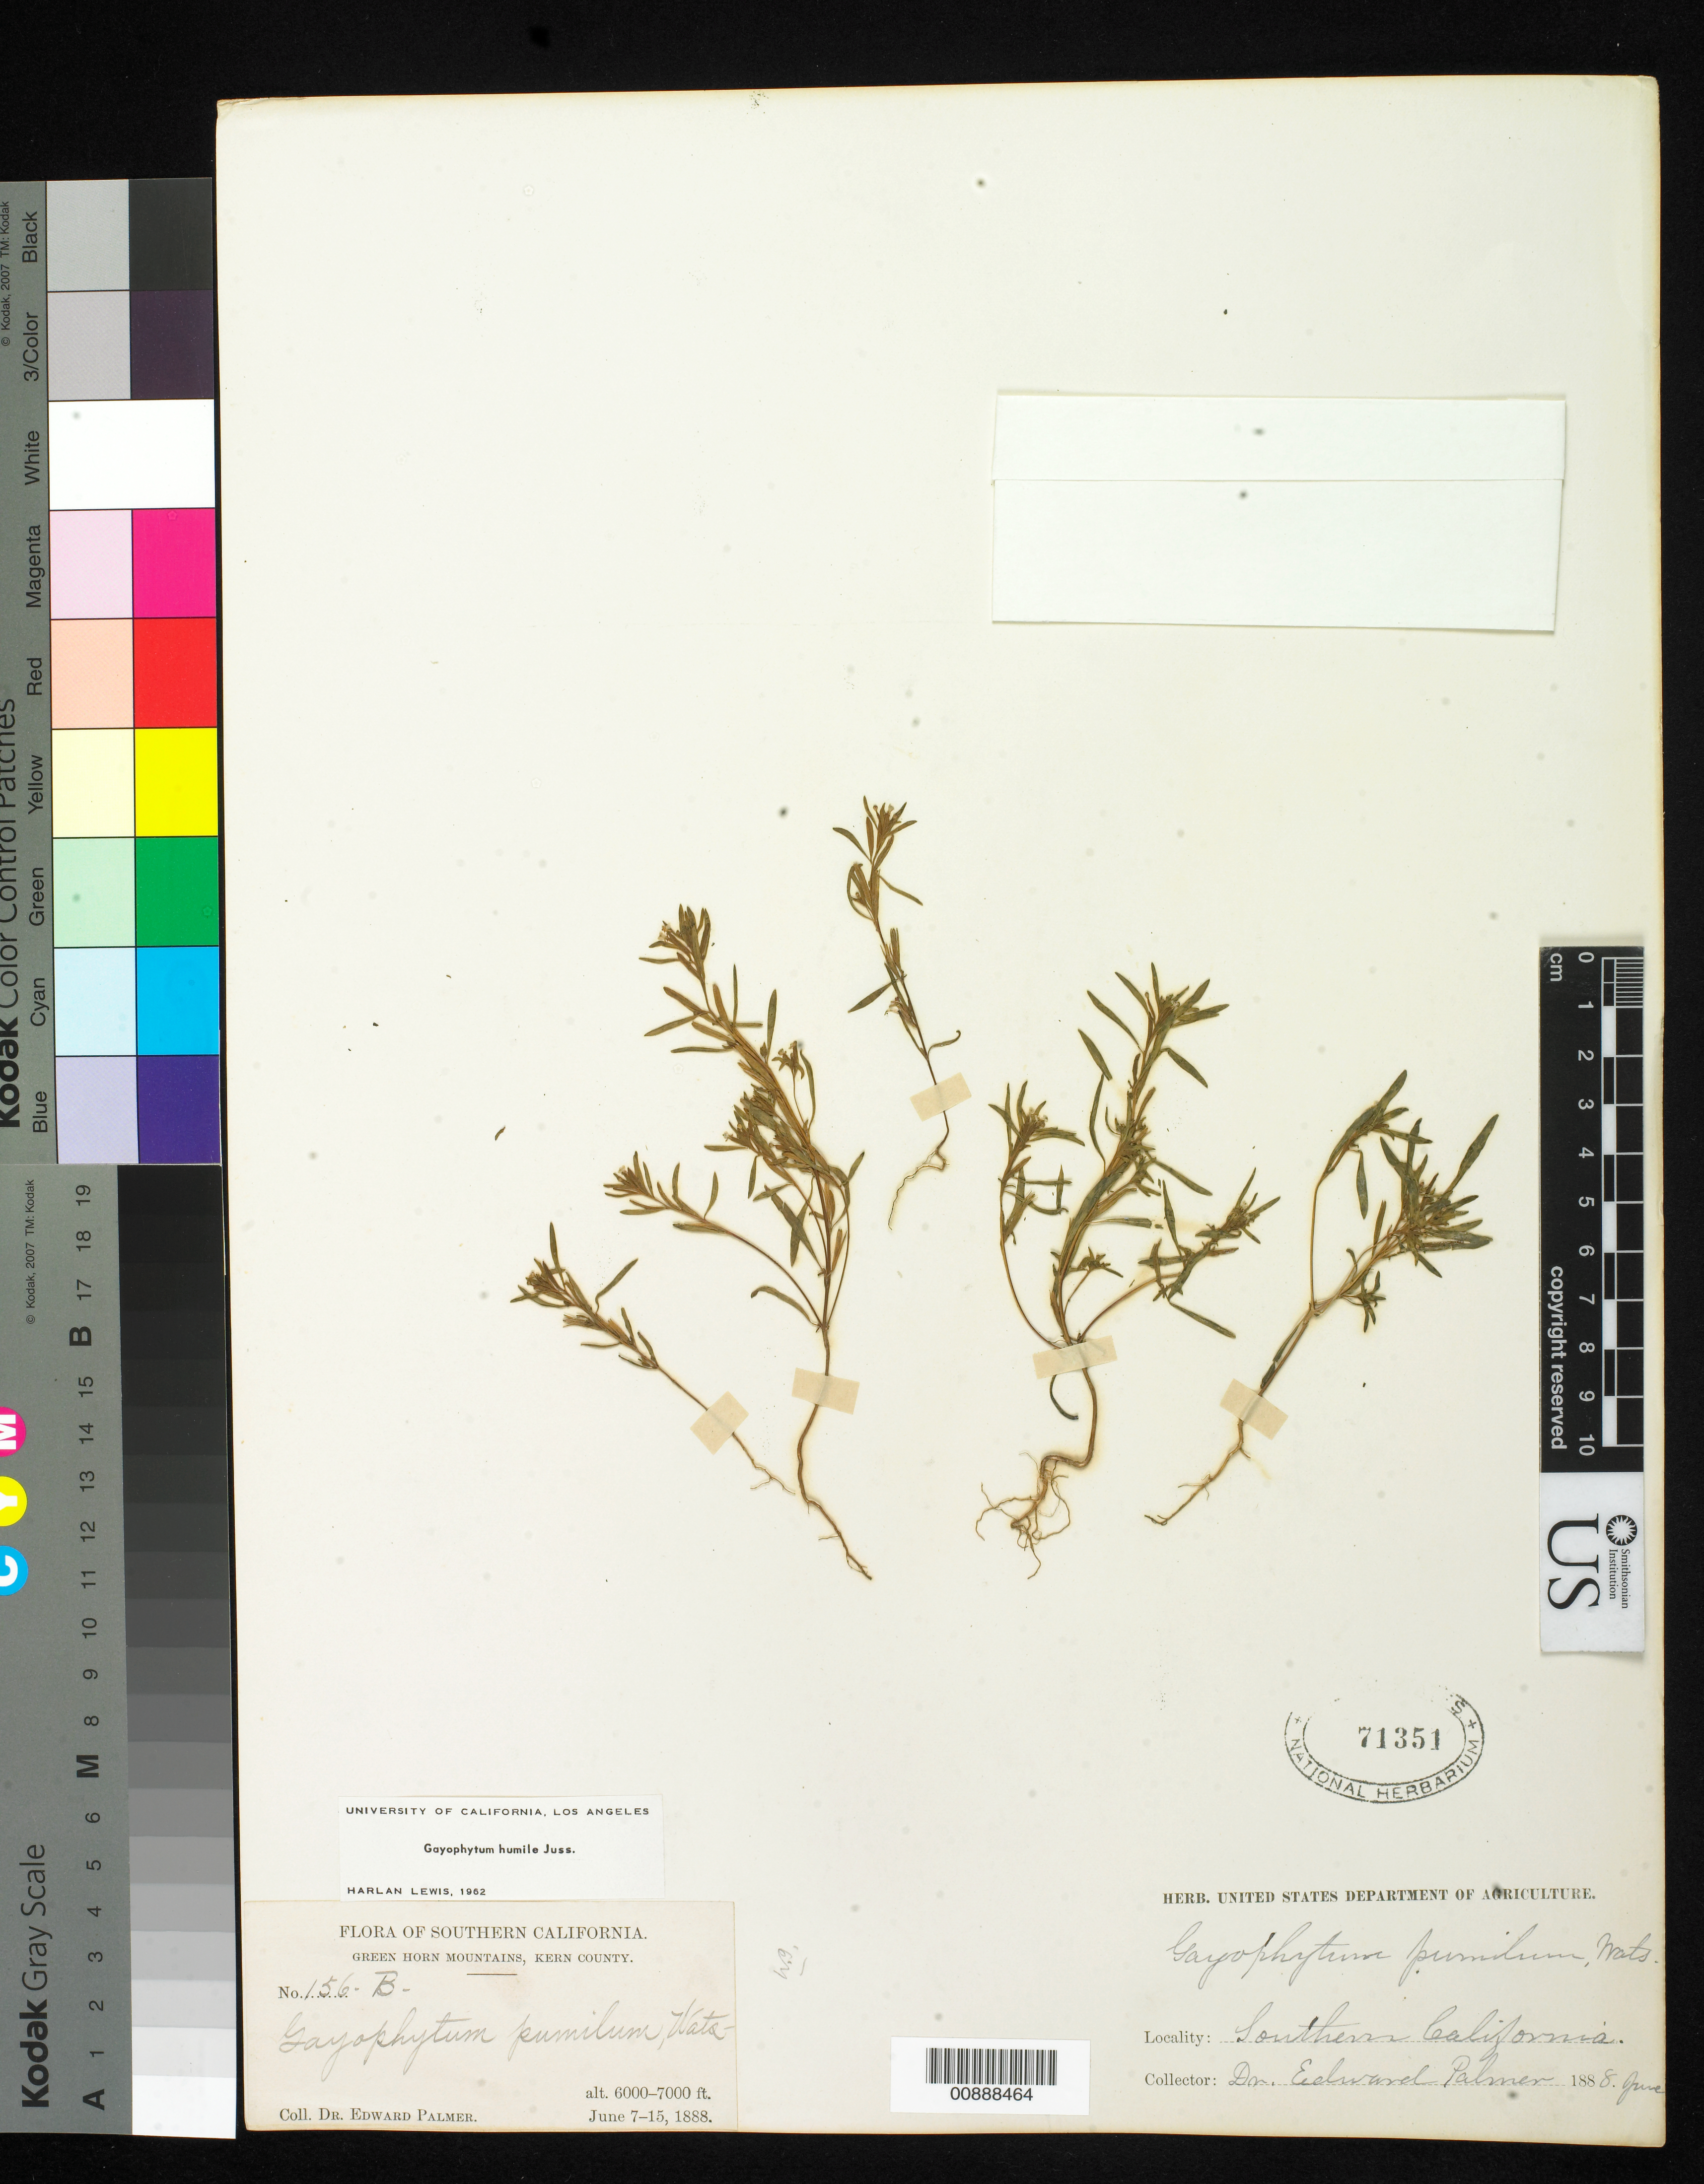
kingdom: Plantae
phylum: Tracheophyta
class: Magnoliopsida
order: Myrtales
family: Onagraceae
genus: Gayophytum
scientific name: Gayophytum humile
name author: A. Juss.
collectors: E. Palmer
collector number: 156 B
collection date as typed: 07 Jun 1888 to 15 Jun 1888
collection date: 1888-06-07/1888-06-15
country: United States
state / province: California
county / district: Kern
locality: Green Horn Mountains, Kern County, California.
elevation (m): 1829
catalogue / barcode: US 71351